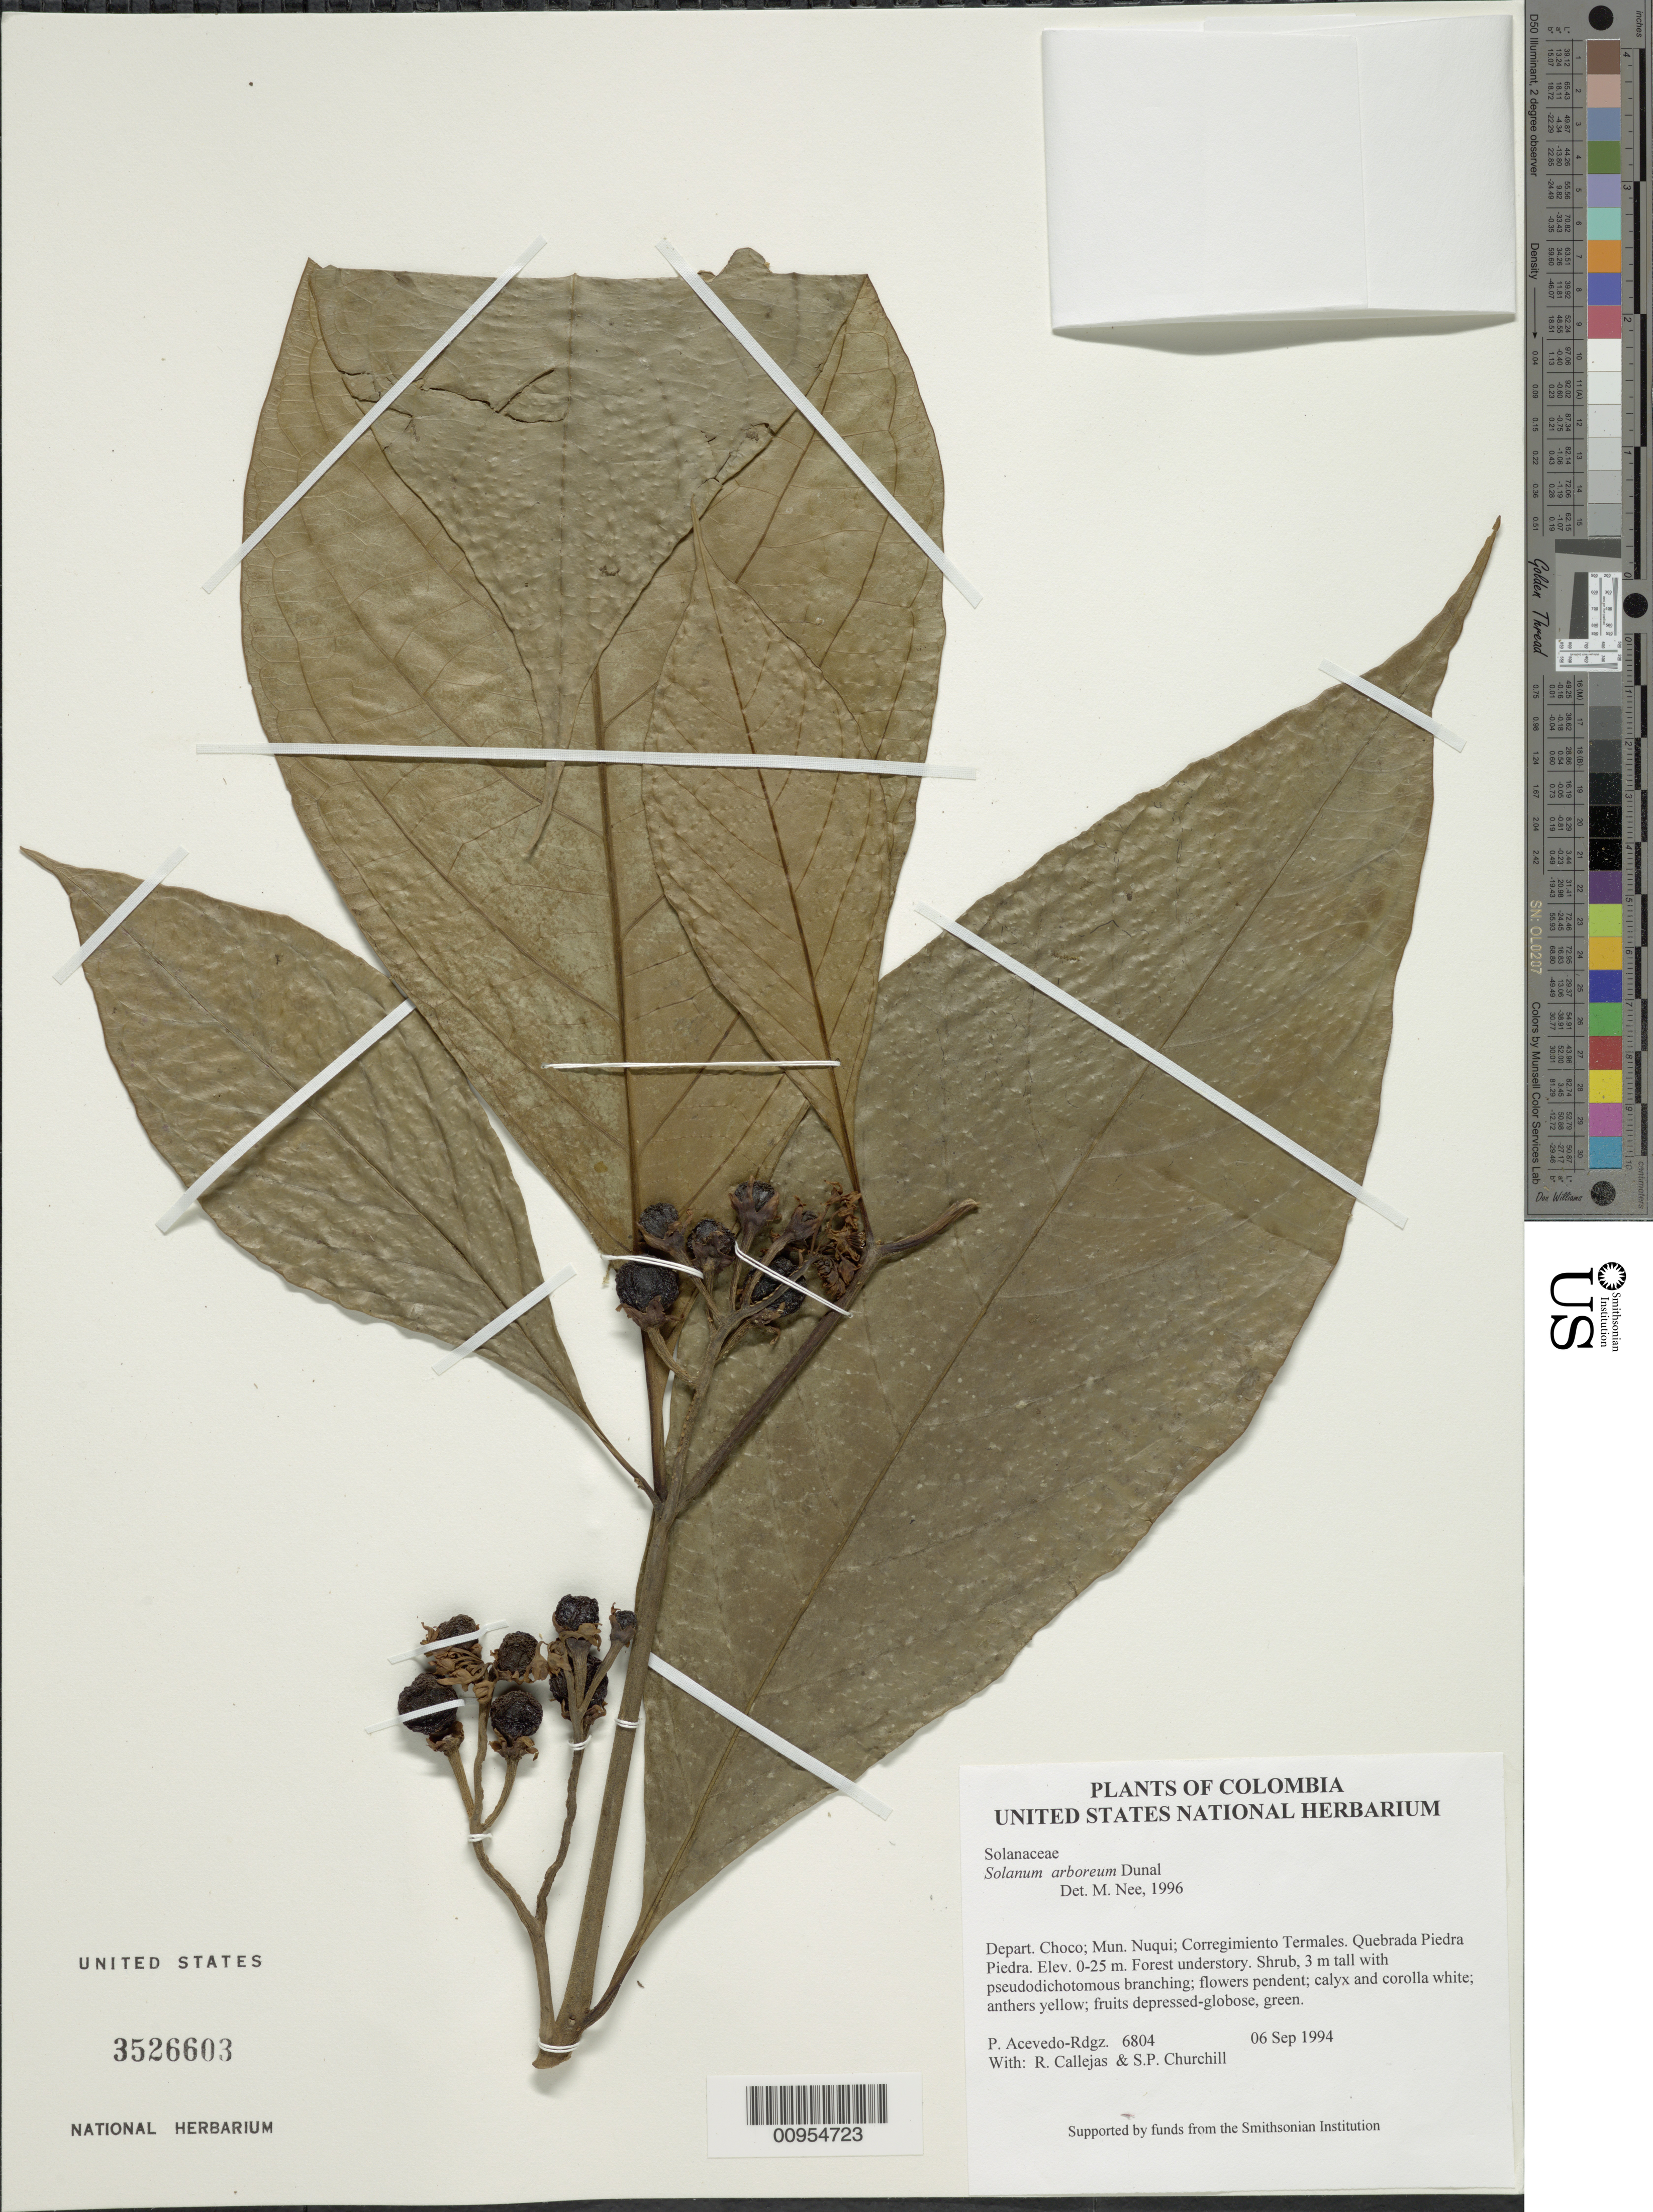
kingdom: Plantae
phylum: Tracheophyta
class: Magnoliopsida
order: Solanales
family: Solanaceae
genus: Solanum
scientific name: Solanum arboreum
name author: Dunal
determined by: Nee, Michael H.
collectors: P. Acevedo-Rodr., R. Callejas & S. Churchill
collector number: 6804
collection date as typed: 06 Sep 1994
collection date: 1994-09-06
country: Colombia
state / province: Chocó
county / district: Nuqui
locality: Depart. Choco; Mun. Nuqui; Corregimiento Termales. Quebrada Piedra Piedra.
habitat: Forest understory.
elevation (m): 0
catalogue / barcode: US 3526603